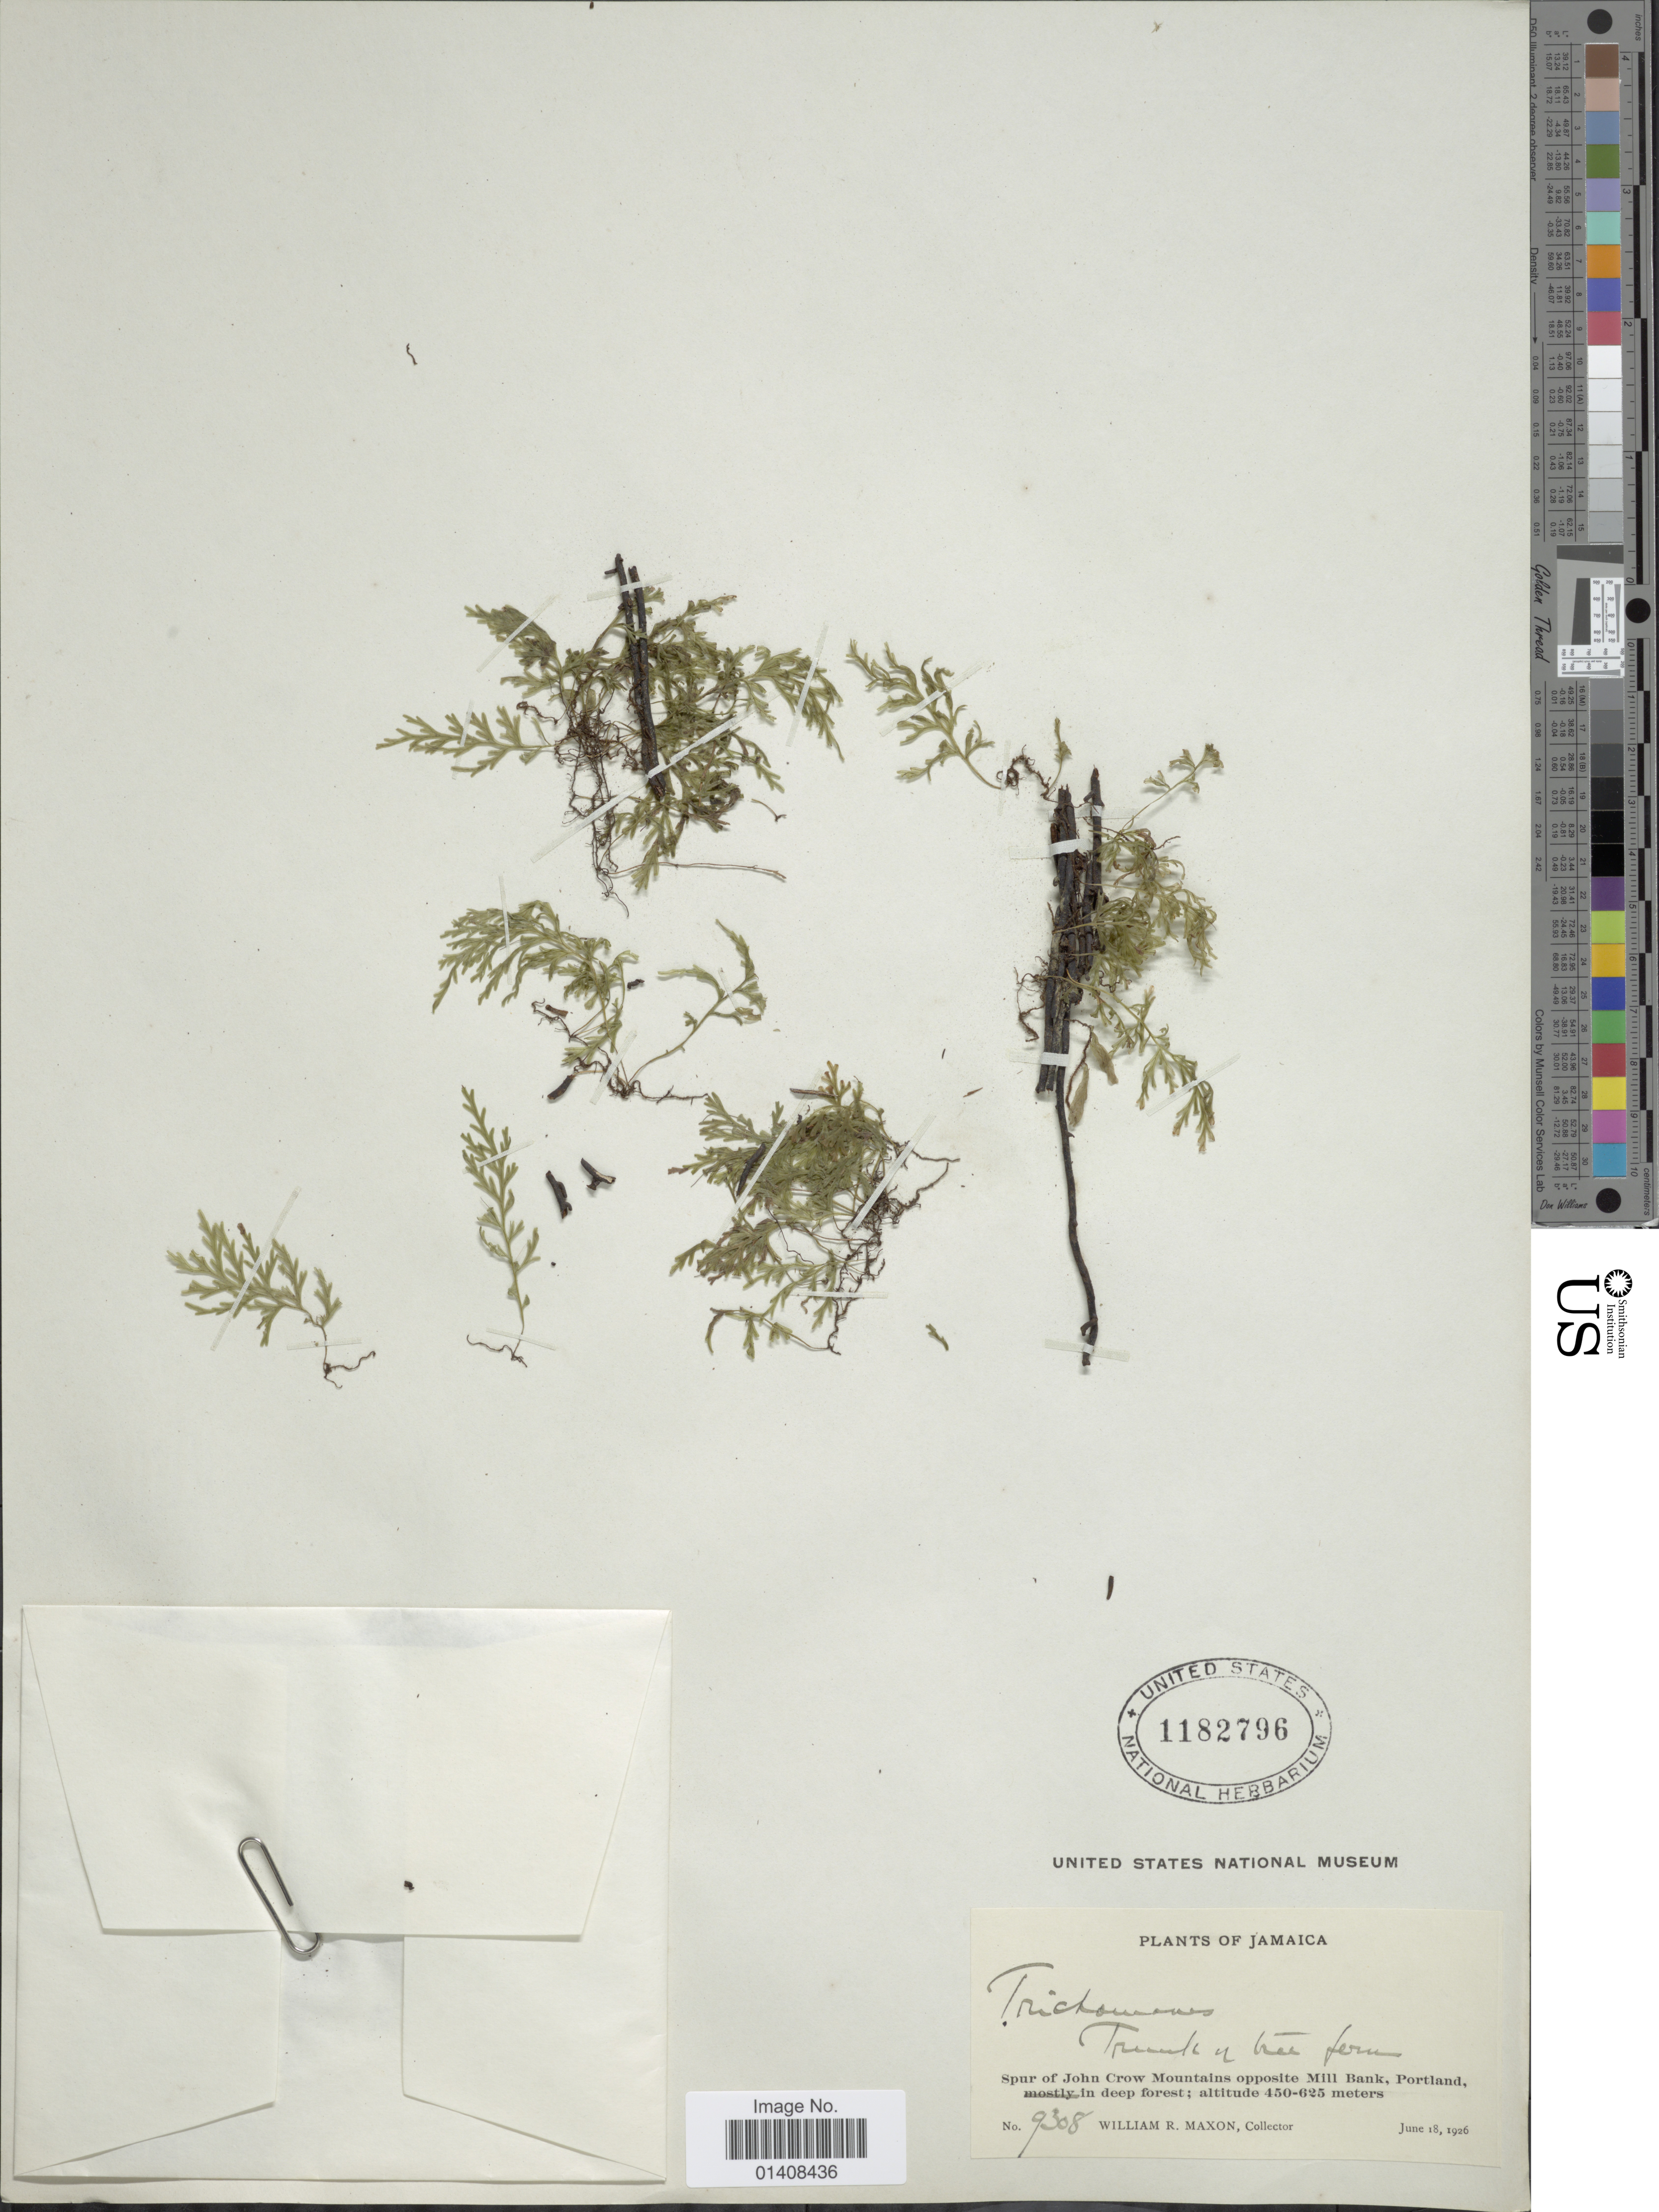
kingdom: Plantae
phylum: Tracheophyta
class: Polypodiopsida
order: Hymenophyllales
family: Hymenophyllaceae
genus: Trichomanes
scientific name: Trichomanes sp.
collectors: W. R. Maxon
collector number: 9308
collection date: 1926-06-18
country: Jamaica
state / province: Portland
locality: Spur of John Crow Mountains opposite Mill Bank, Portland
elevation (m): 450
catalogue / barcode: US 1182796